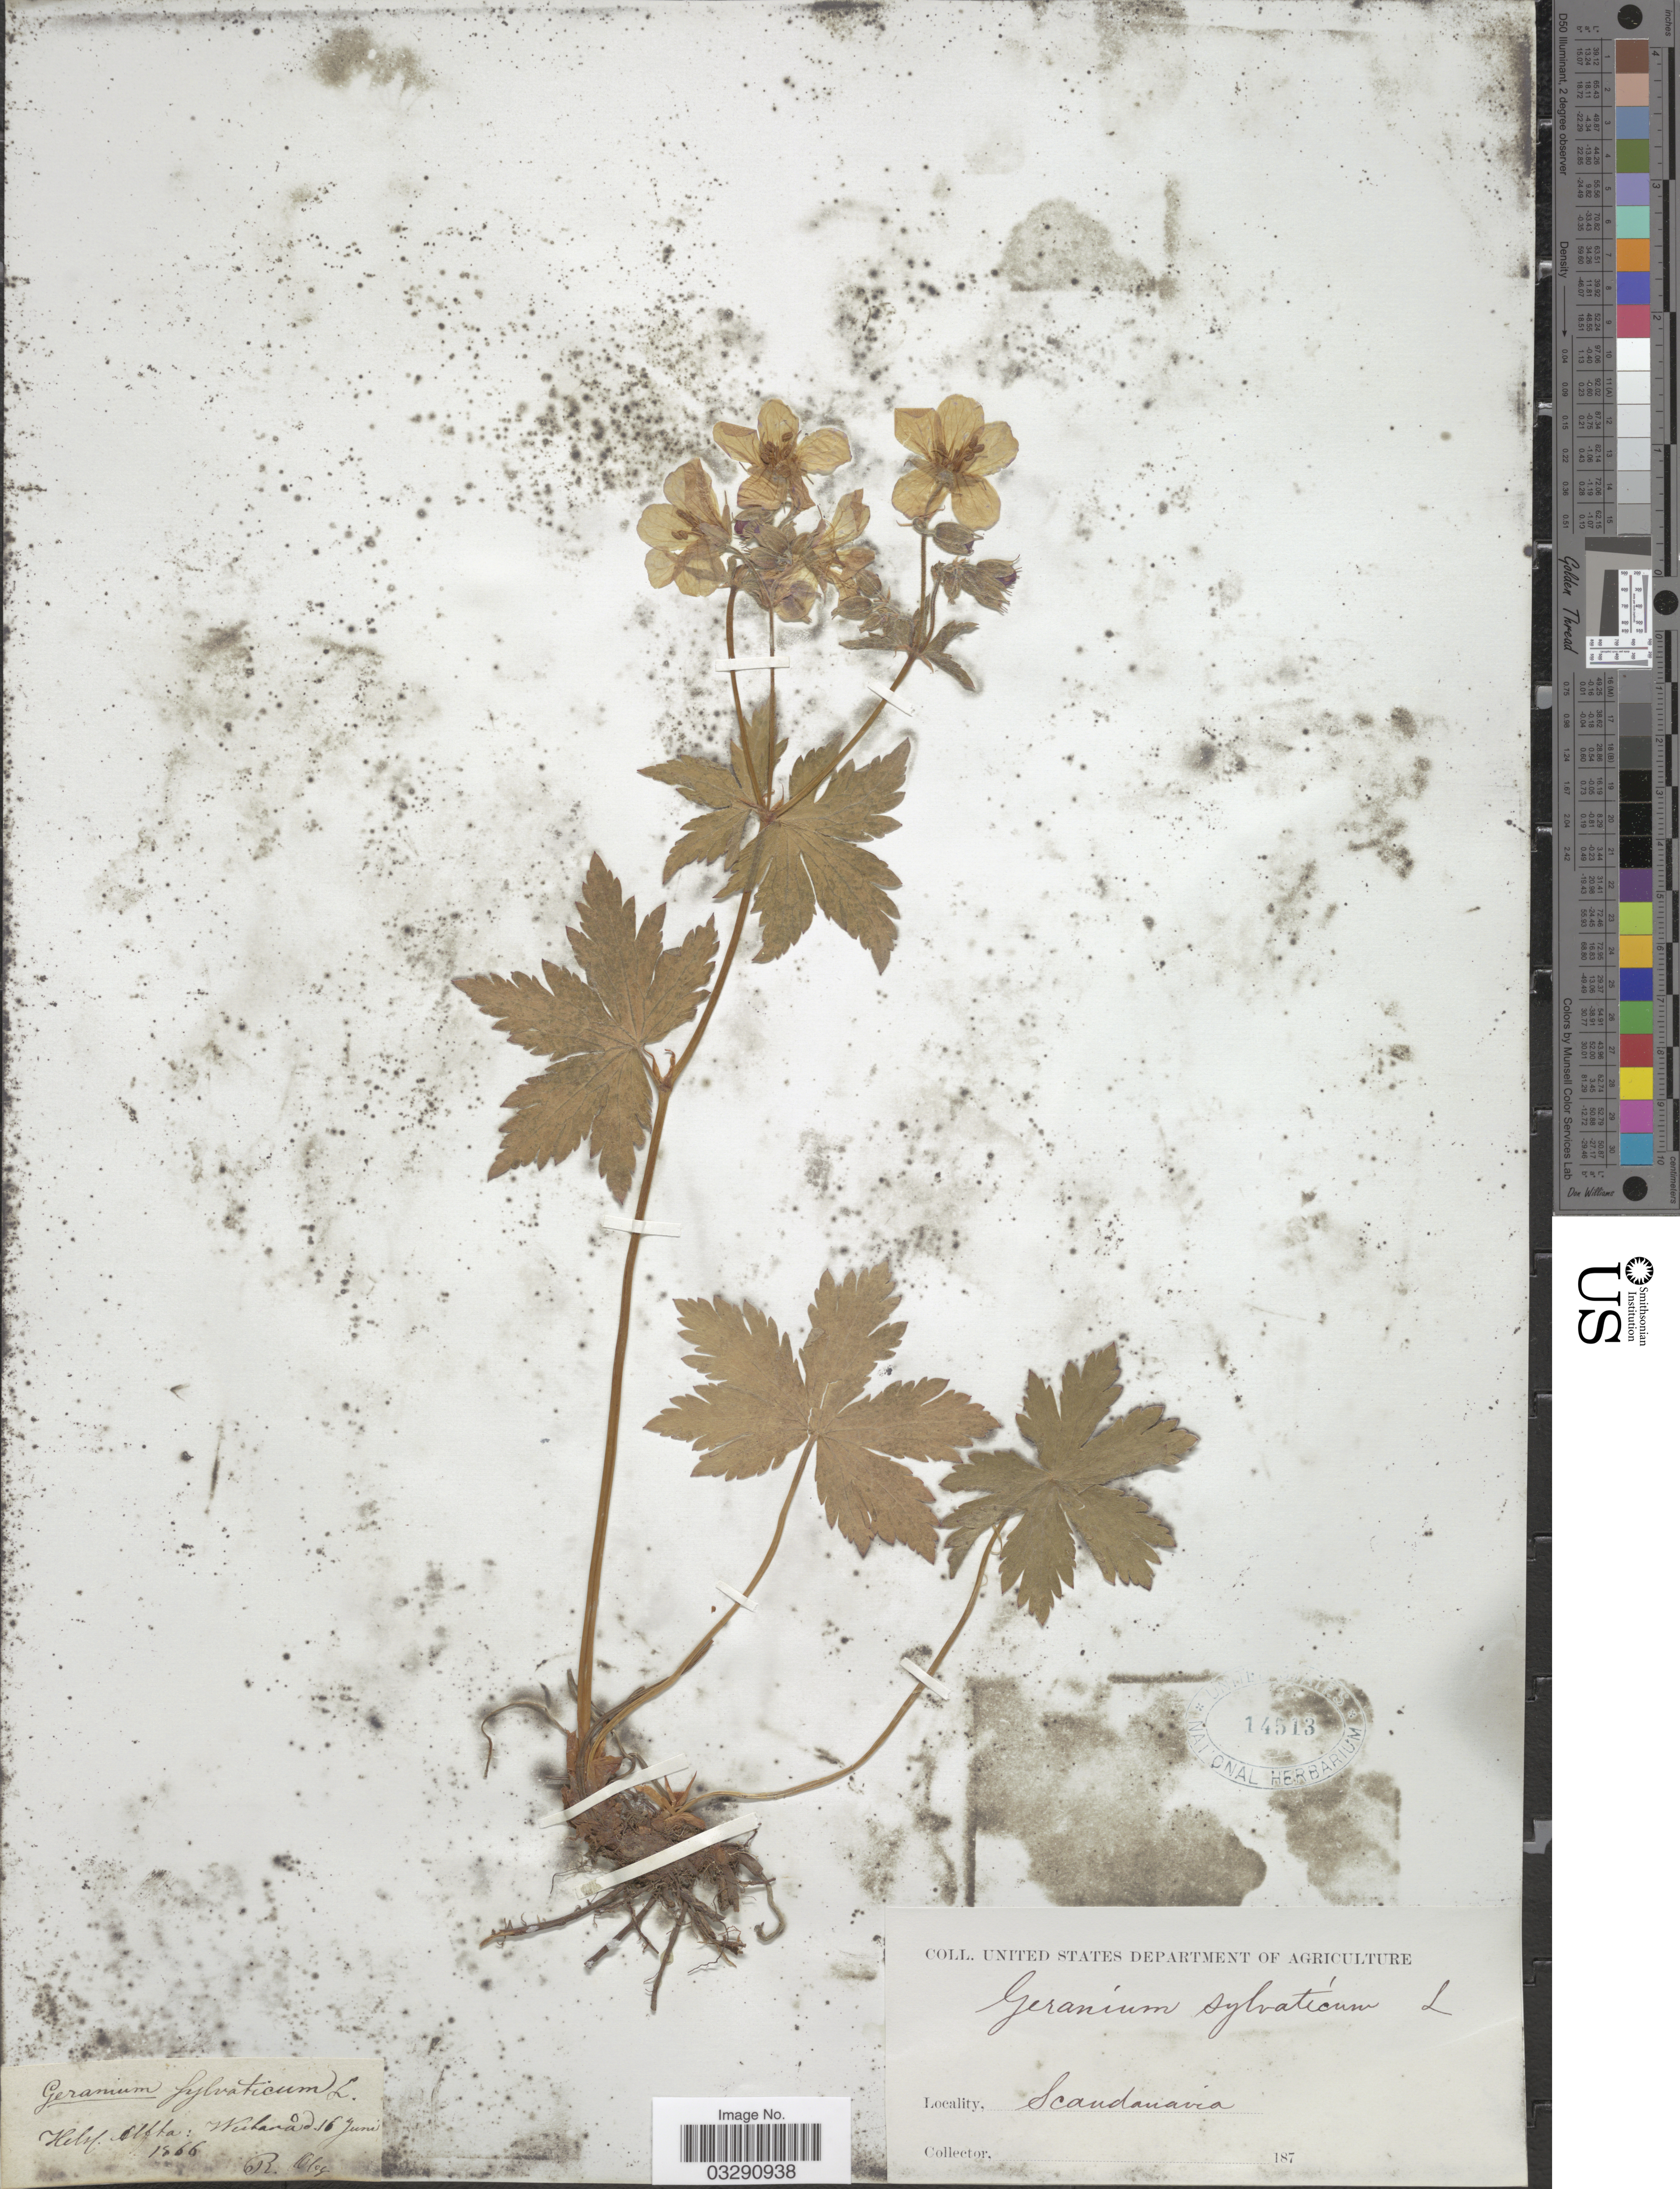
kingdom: Plantae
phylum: Tracheophyta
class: Magnoliopsida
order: Geraniales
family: Geraniaceae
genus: Geranium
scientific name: Geranium silvaticum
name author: L.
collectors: R. Obg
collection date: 1866-06-16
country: Sweden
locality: Helsl. Alfta, [illegible text], Scandanavia.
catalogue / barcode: US 14513